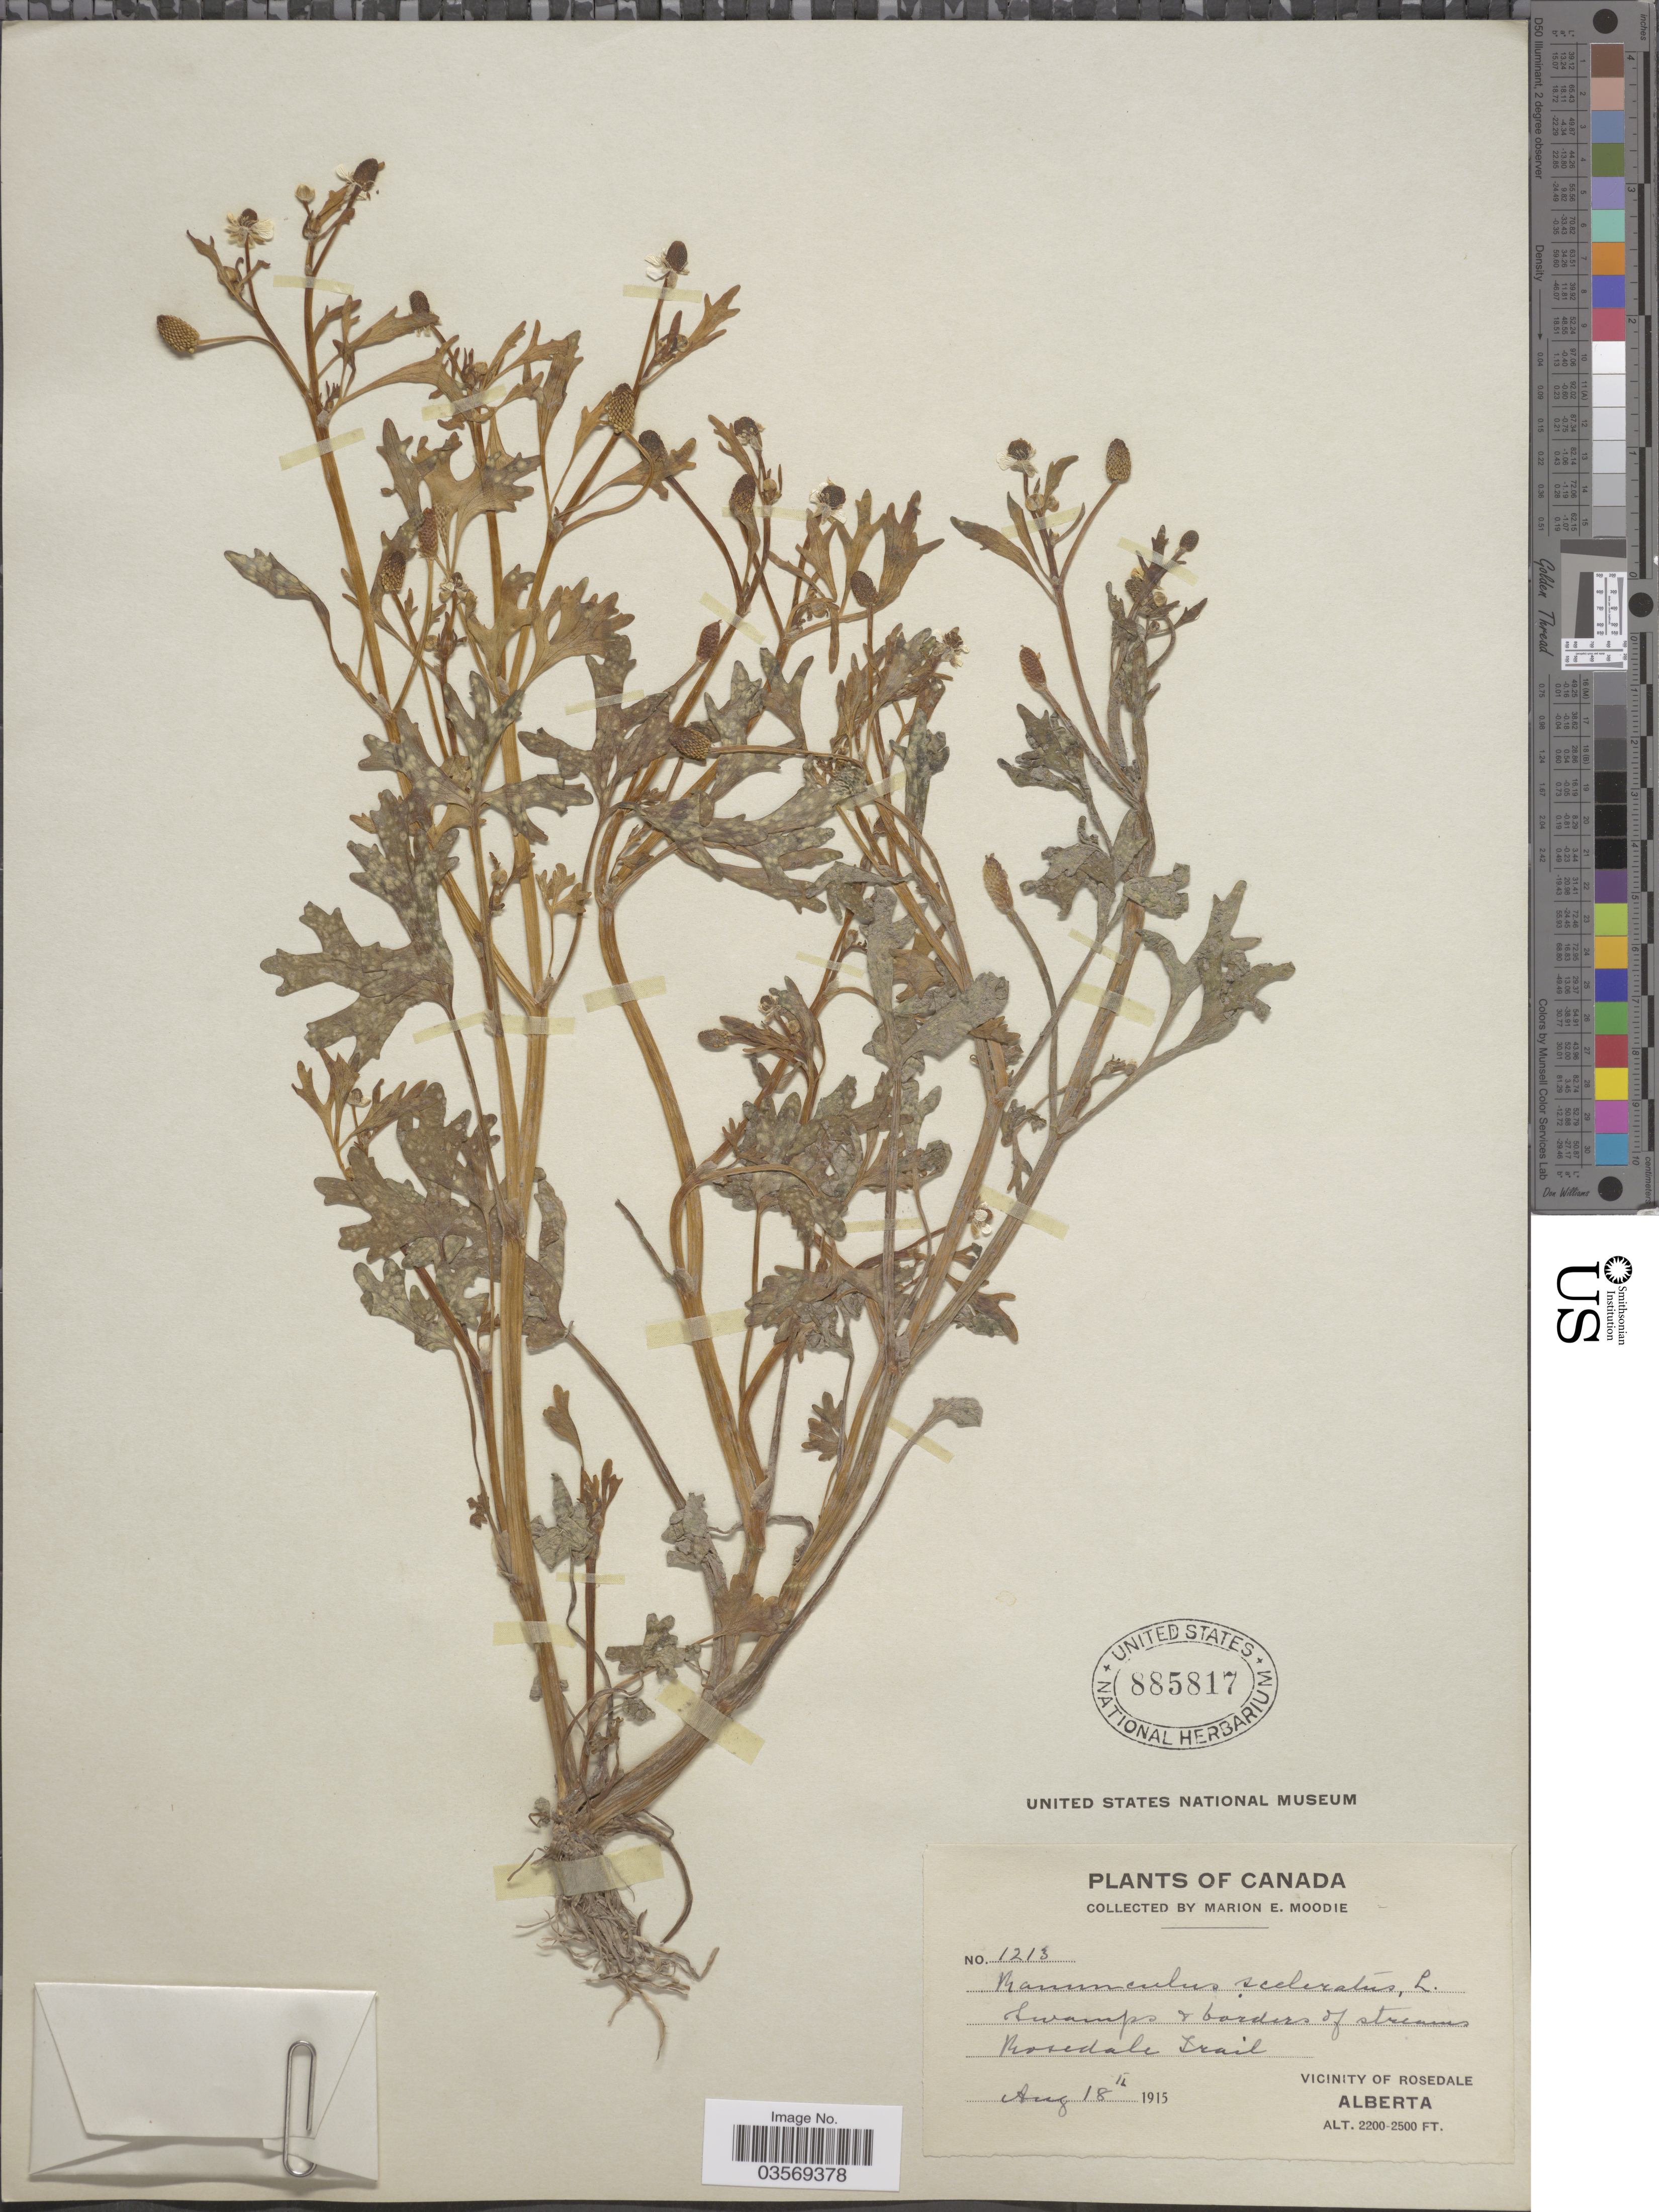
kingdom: Plantae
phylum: Tracheophyta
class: Magnoliopsida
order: Ranunculales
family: Ranunculaceae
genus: Ranunculus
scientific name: Ranunculus sceleratus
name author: L.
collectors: M. E. Moodie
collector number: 1213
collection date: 1915-08-18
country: Canada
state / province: Alberta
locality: Rosedale Trail. Vicinity of Rosedale.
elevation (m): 671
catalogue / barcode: US 885817